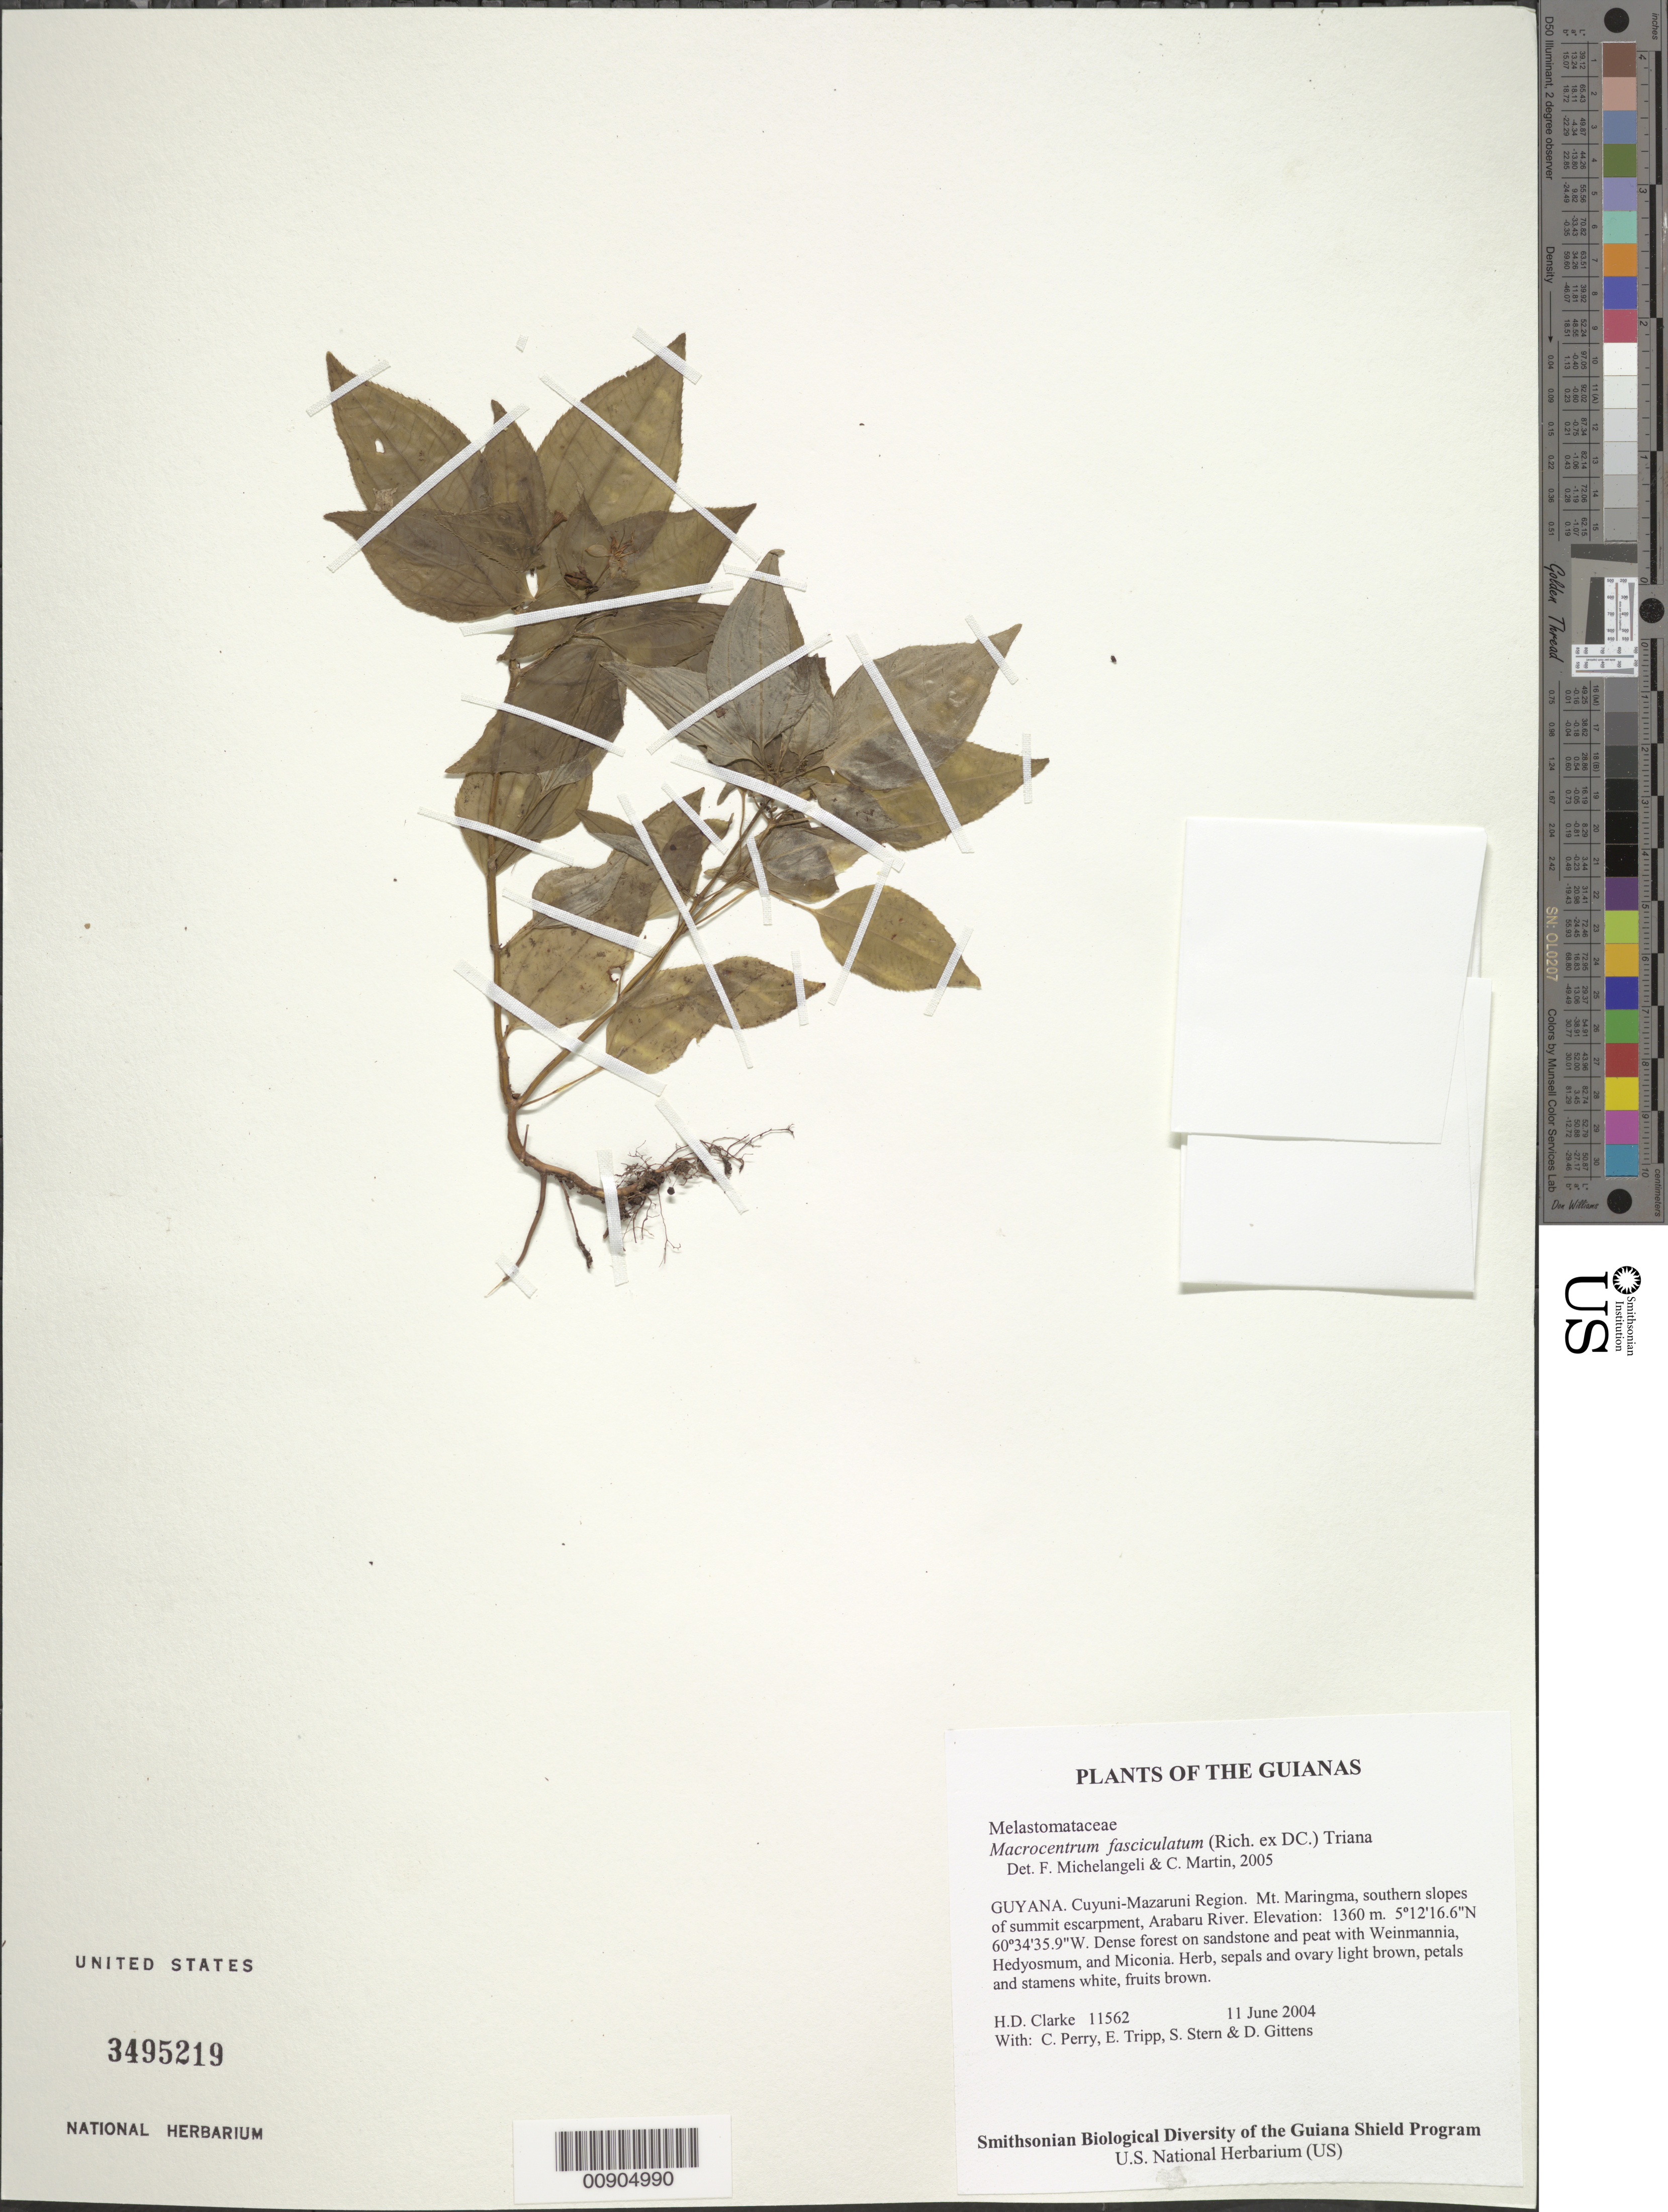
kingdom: Plantae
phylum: Tracheophyta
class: Magnoliopsida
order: Myrtales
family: Melastomataceae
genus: Macrocentrum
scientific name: Macrocentrum fasciculatum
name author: (Rich. ex DC.) Triana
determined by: Michelangeli, F. A.; Martin, C.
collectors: H. D. Clarke, C. Perry, E. Tripp, S. R. Stern & D. Gittens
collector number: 11562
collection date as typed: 11 June 2004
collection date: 2004-06-11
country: Guyana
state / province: Cuyuni-Mazaruni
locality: Mt. Maringma, southern slopes of summit escarpment, Arabaru River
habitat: Dense forest on sandstone and peat with Weinmannia, Hedyosmum, and Miconia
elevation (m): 1360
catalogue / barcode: US 3495219